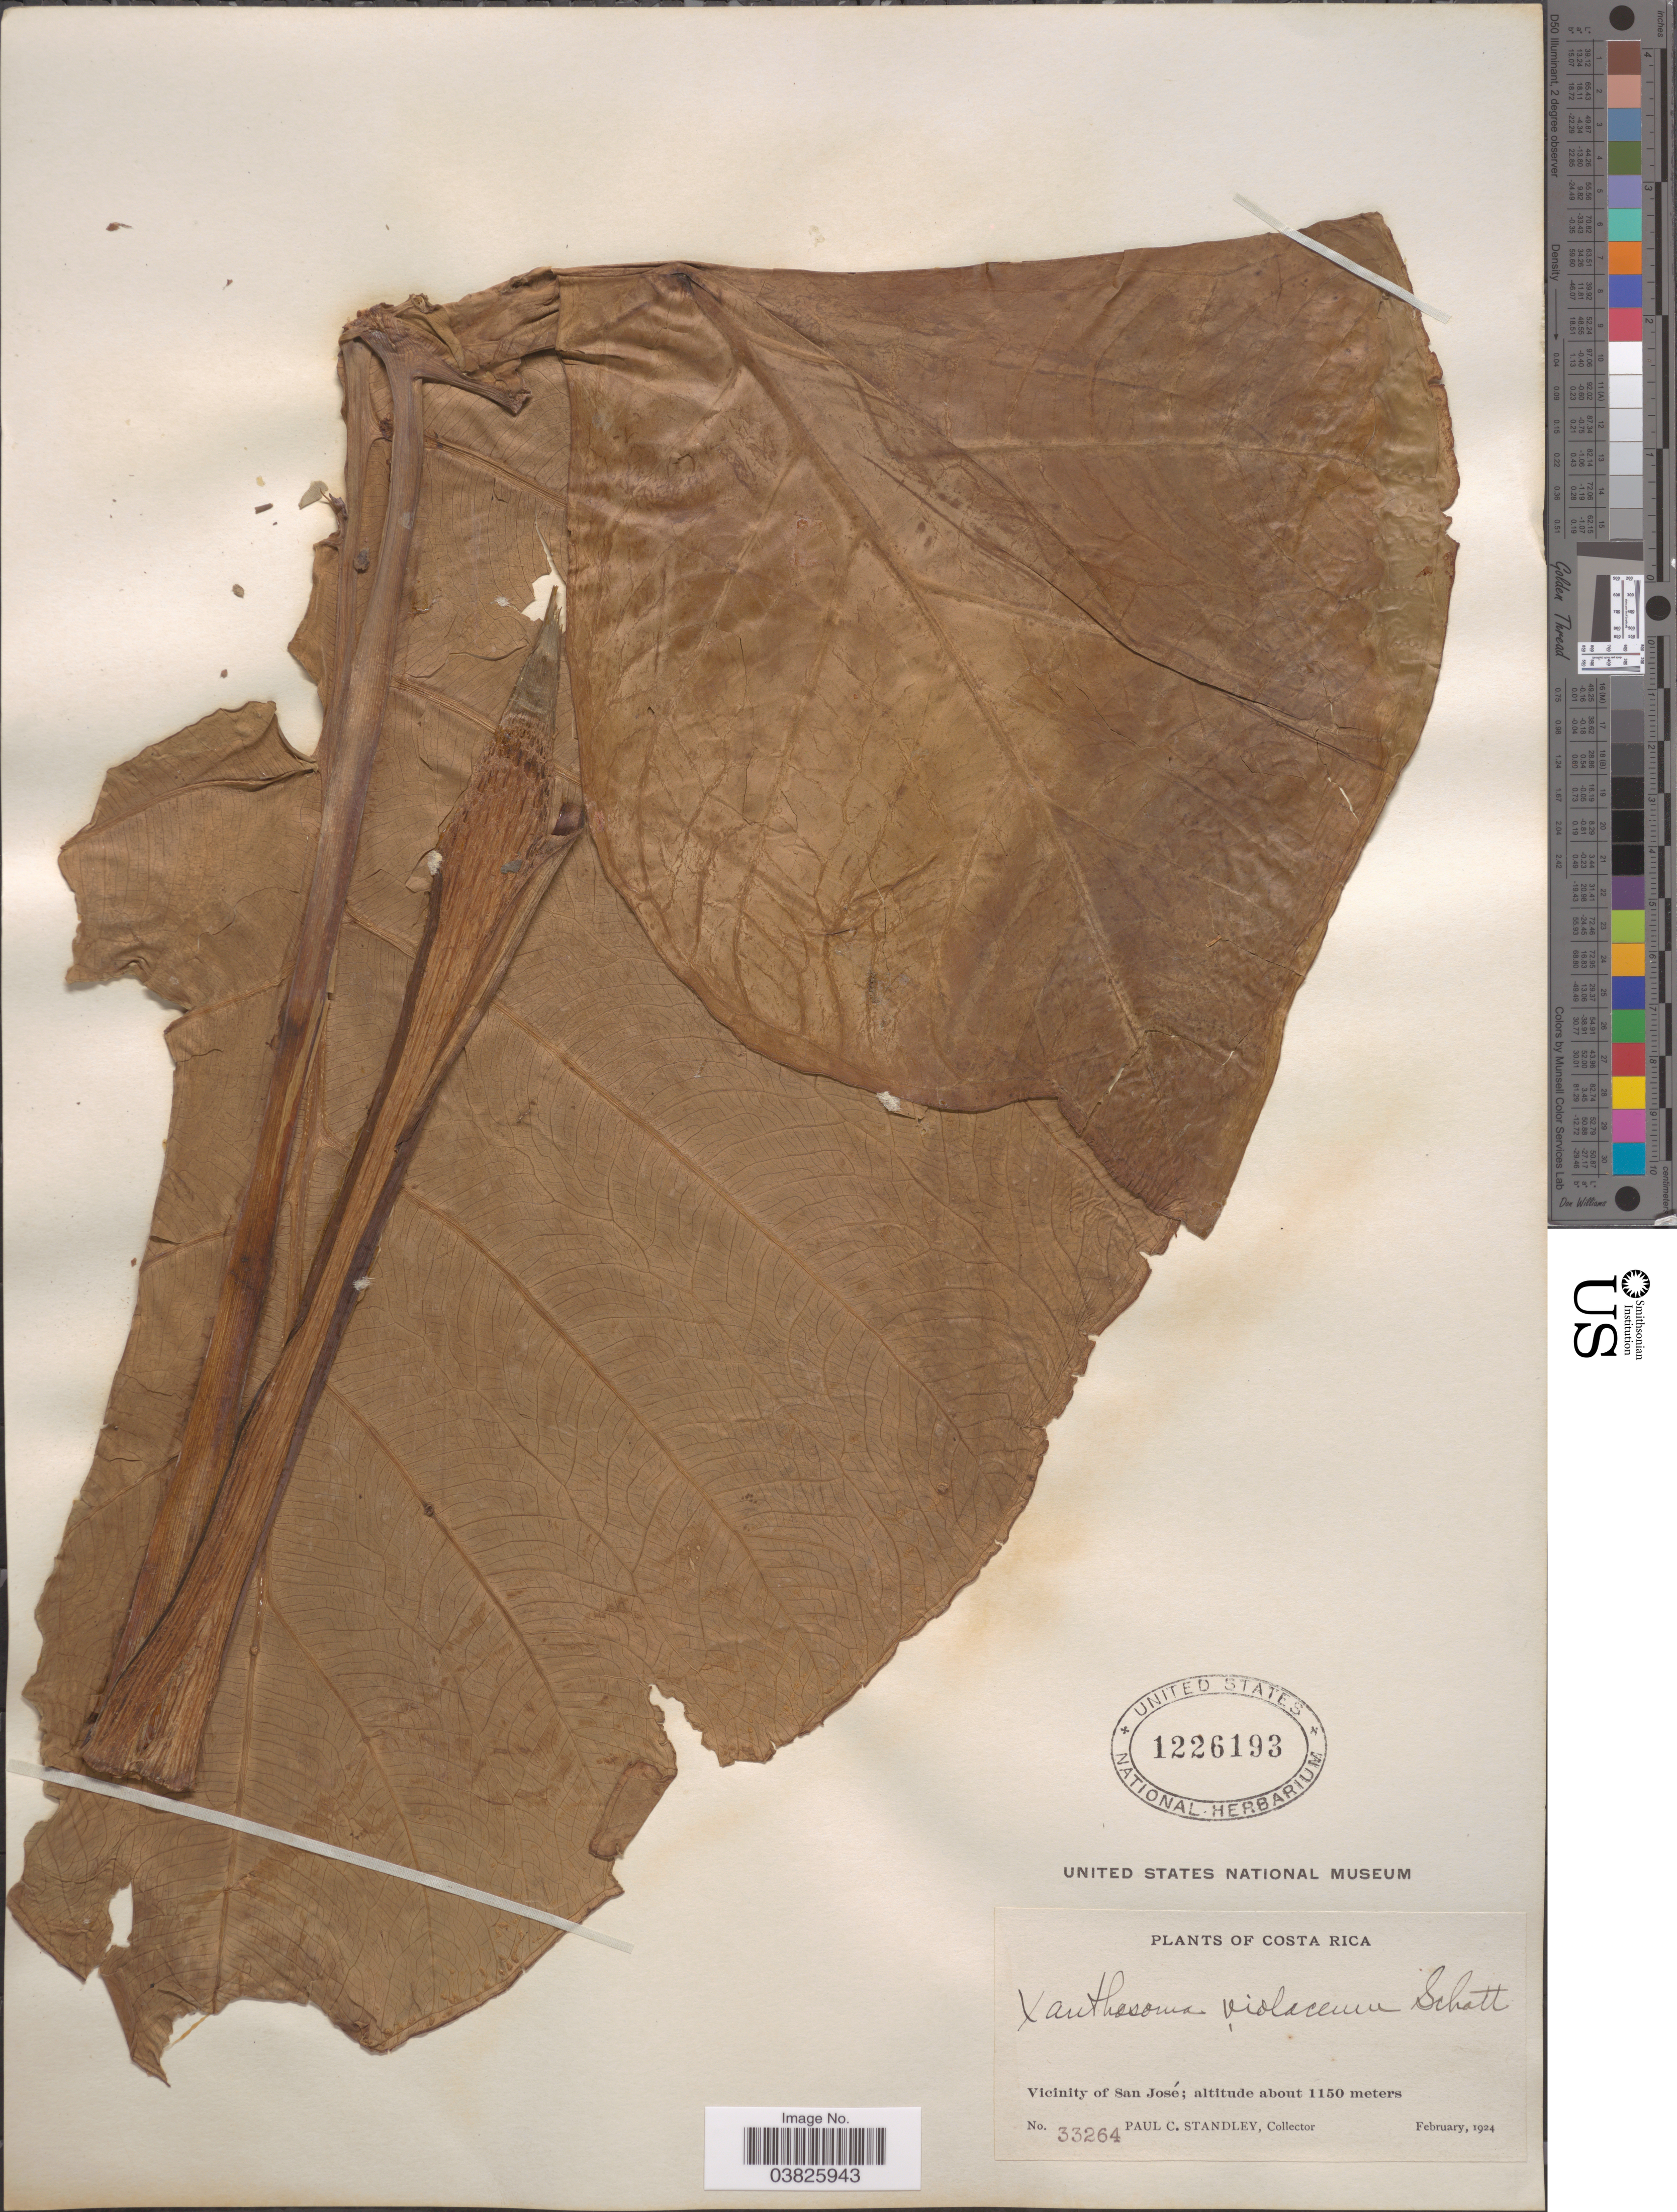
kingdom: Plantae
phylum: Tracheophyta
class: Liliopsida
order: Alismatales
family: Araceae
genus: Xanthosoma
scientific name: Xanthosoma violaceum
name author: Schott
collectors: P. C. Standley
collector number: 33264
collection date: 1924-02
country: Costa Rica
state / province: San José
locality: Vicinity of San José.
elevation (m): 1150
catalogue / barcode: US 1226193